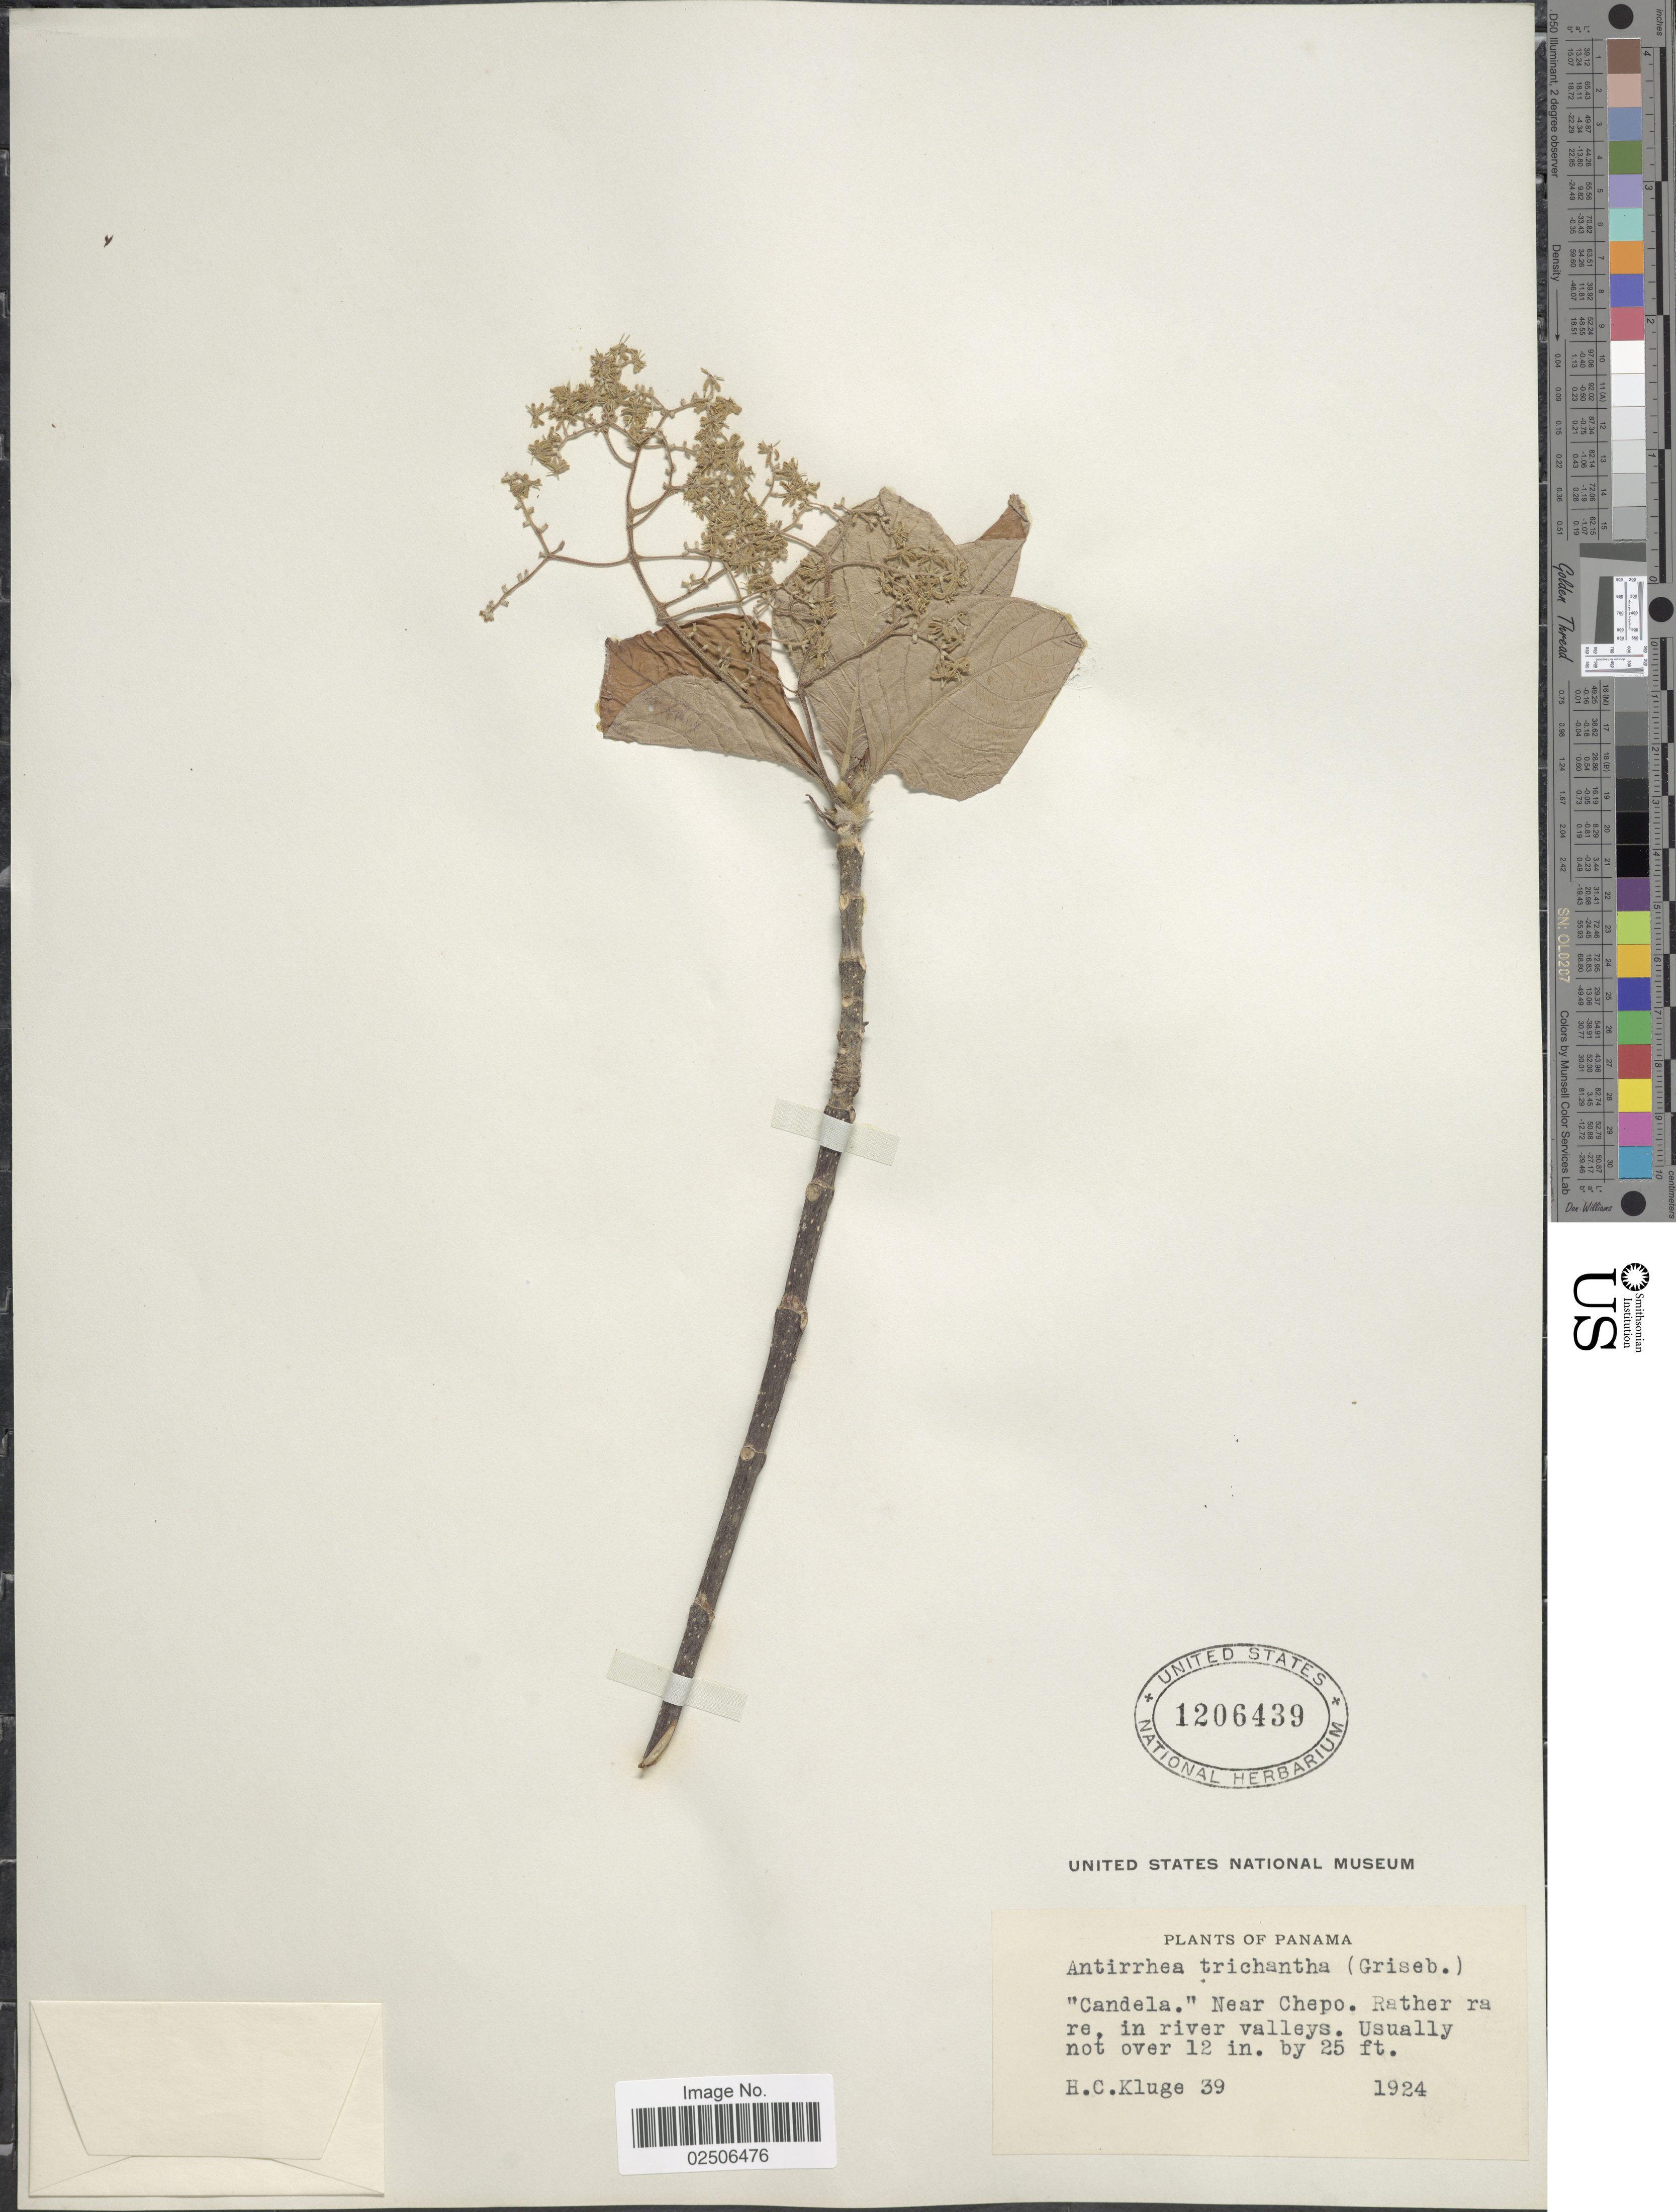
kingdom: Plantae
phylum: Tracheophyta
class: Magnoliopsida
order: Gentianales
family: Rubiaceae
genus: Pittoniotis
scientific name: Pittoniotis trichantha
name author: Griseb.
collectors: H. C. Kluge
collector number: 39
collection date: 1924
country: Panama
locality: Candela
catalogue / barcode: US 1206439